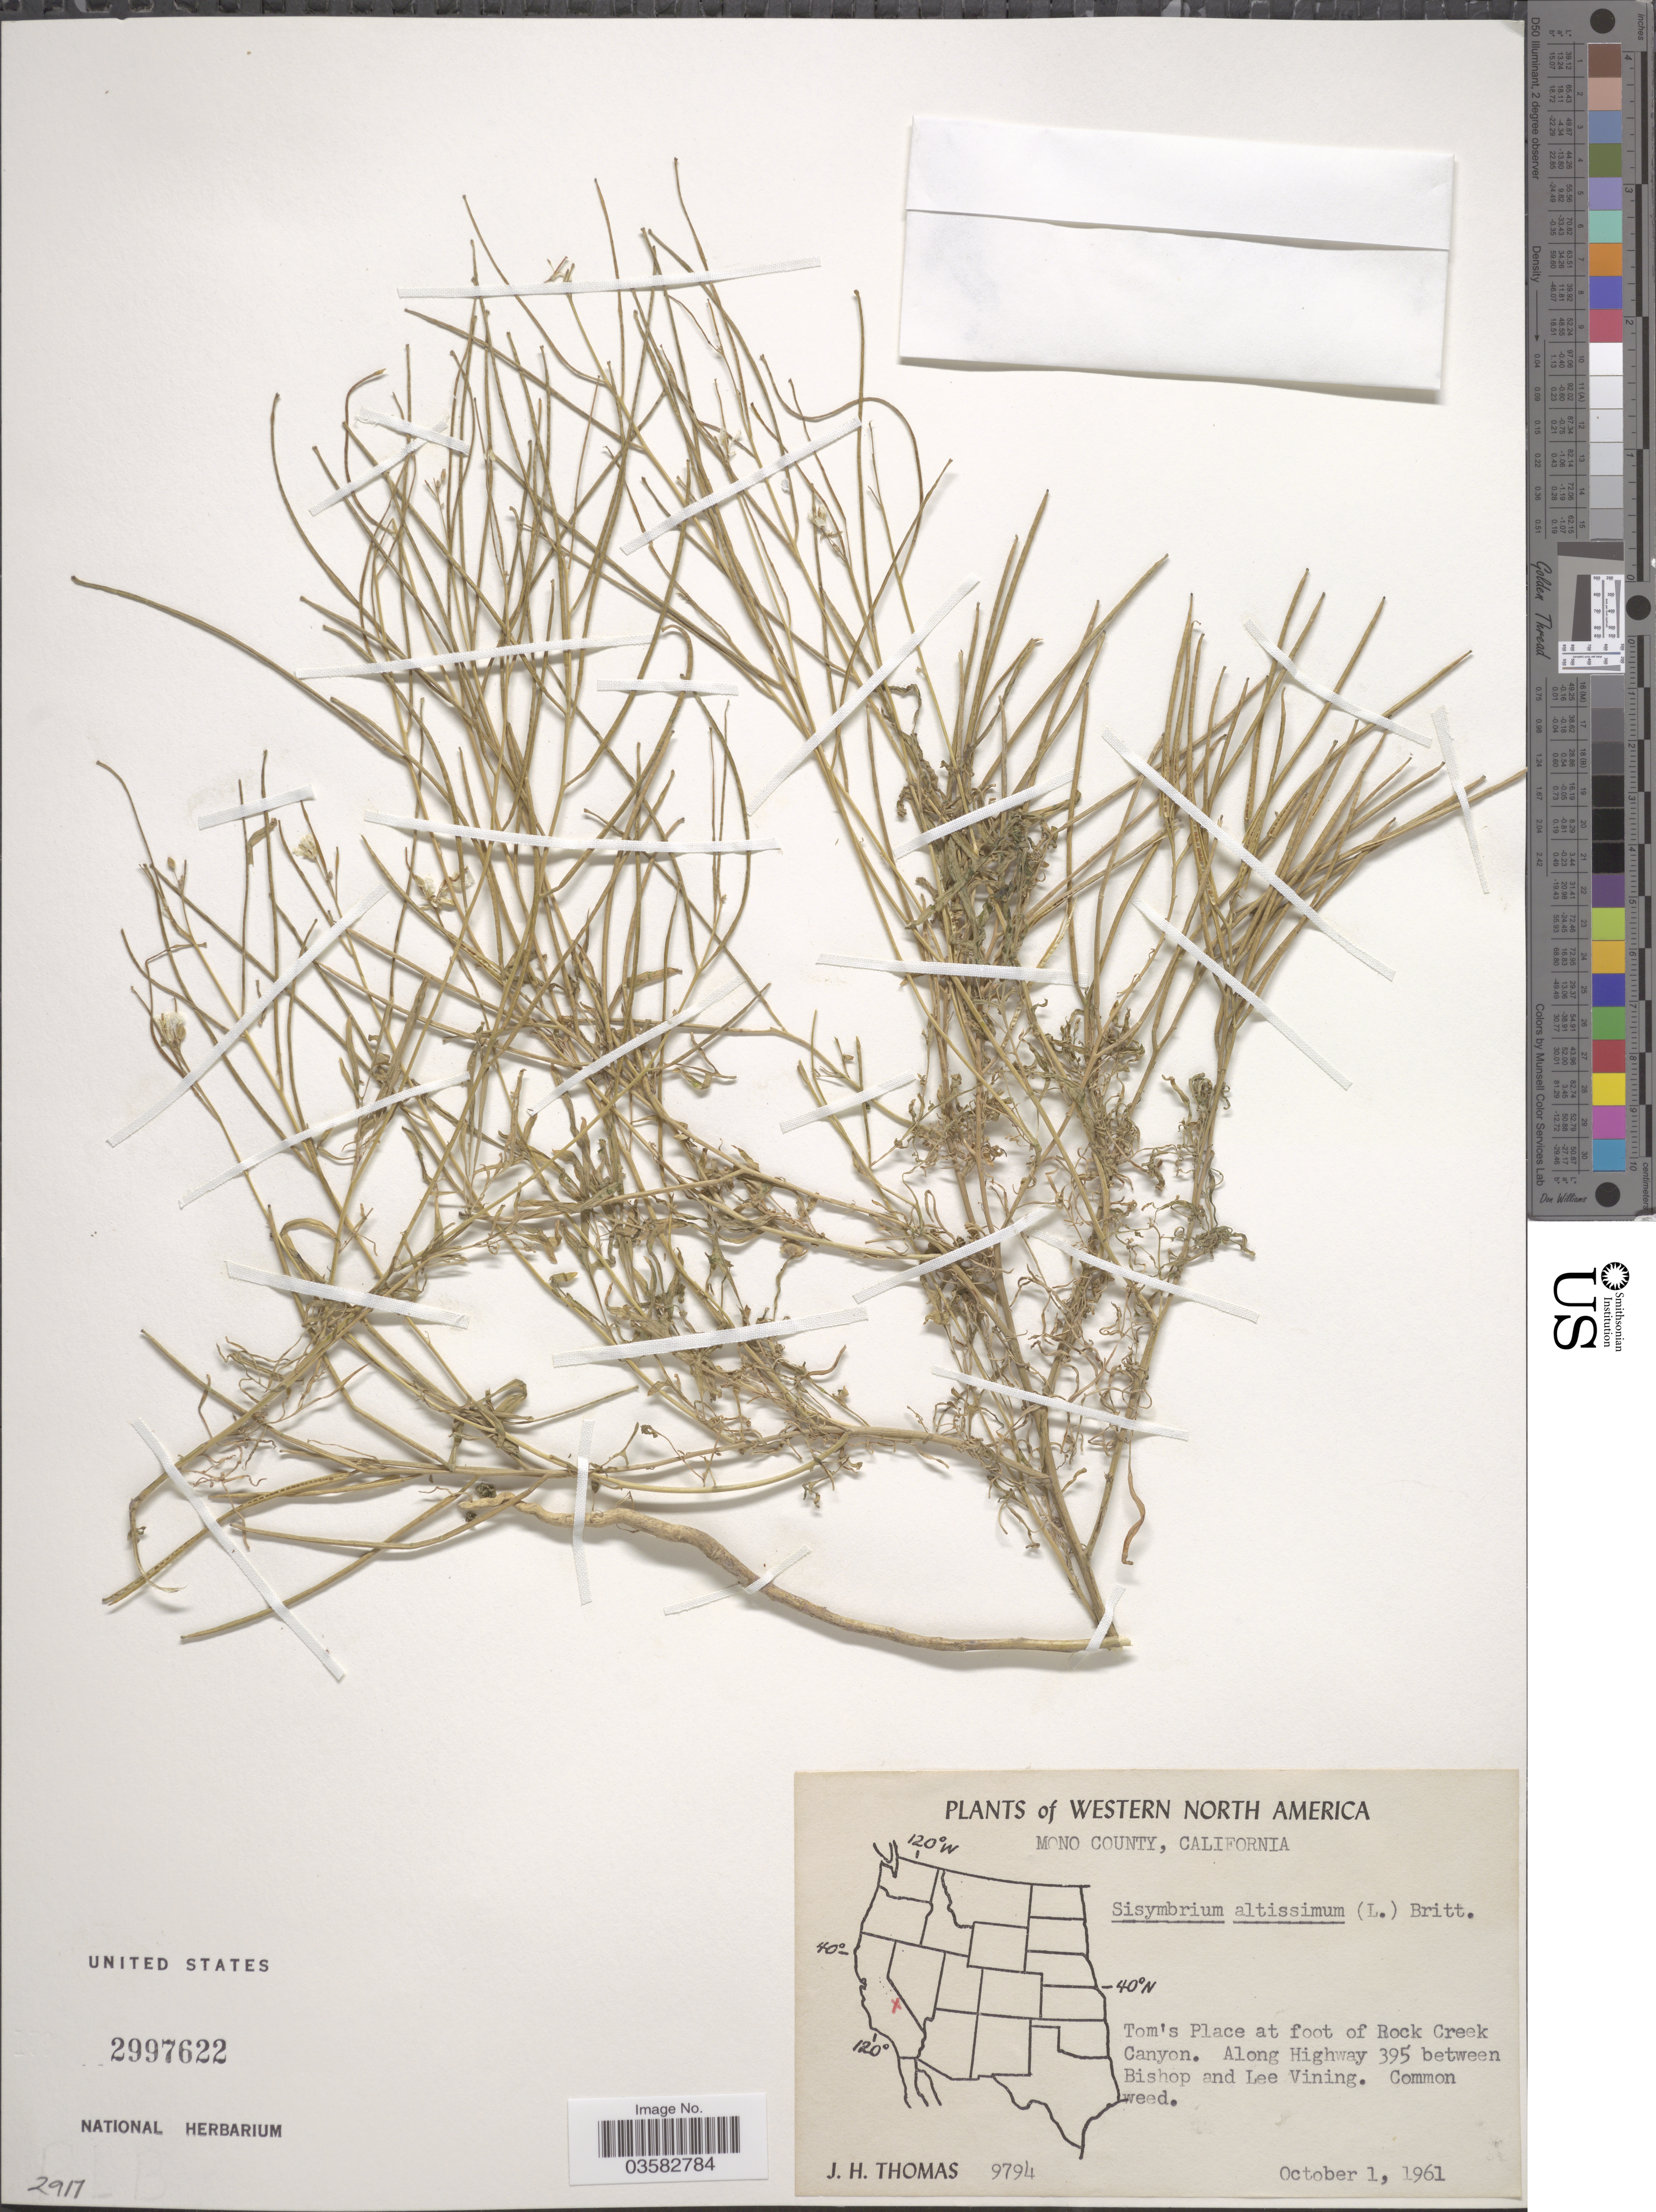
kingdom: Plantae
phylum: Tracheophyta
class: Magnoliopsida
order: Brassicales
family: Brassicaceae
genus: Sisymbrium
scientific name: Sisymbrium altissimum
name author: L.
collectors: J. H. Thomas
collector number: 9794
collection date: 1961-10-01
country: United States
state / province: California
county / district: Mono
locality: Western North America. Mono County. Tom's Place at foot of Rock Creek Canyon. Along Highway 395 between Bishop and Lee Vining.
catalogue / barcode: US 2997622